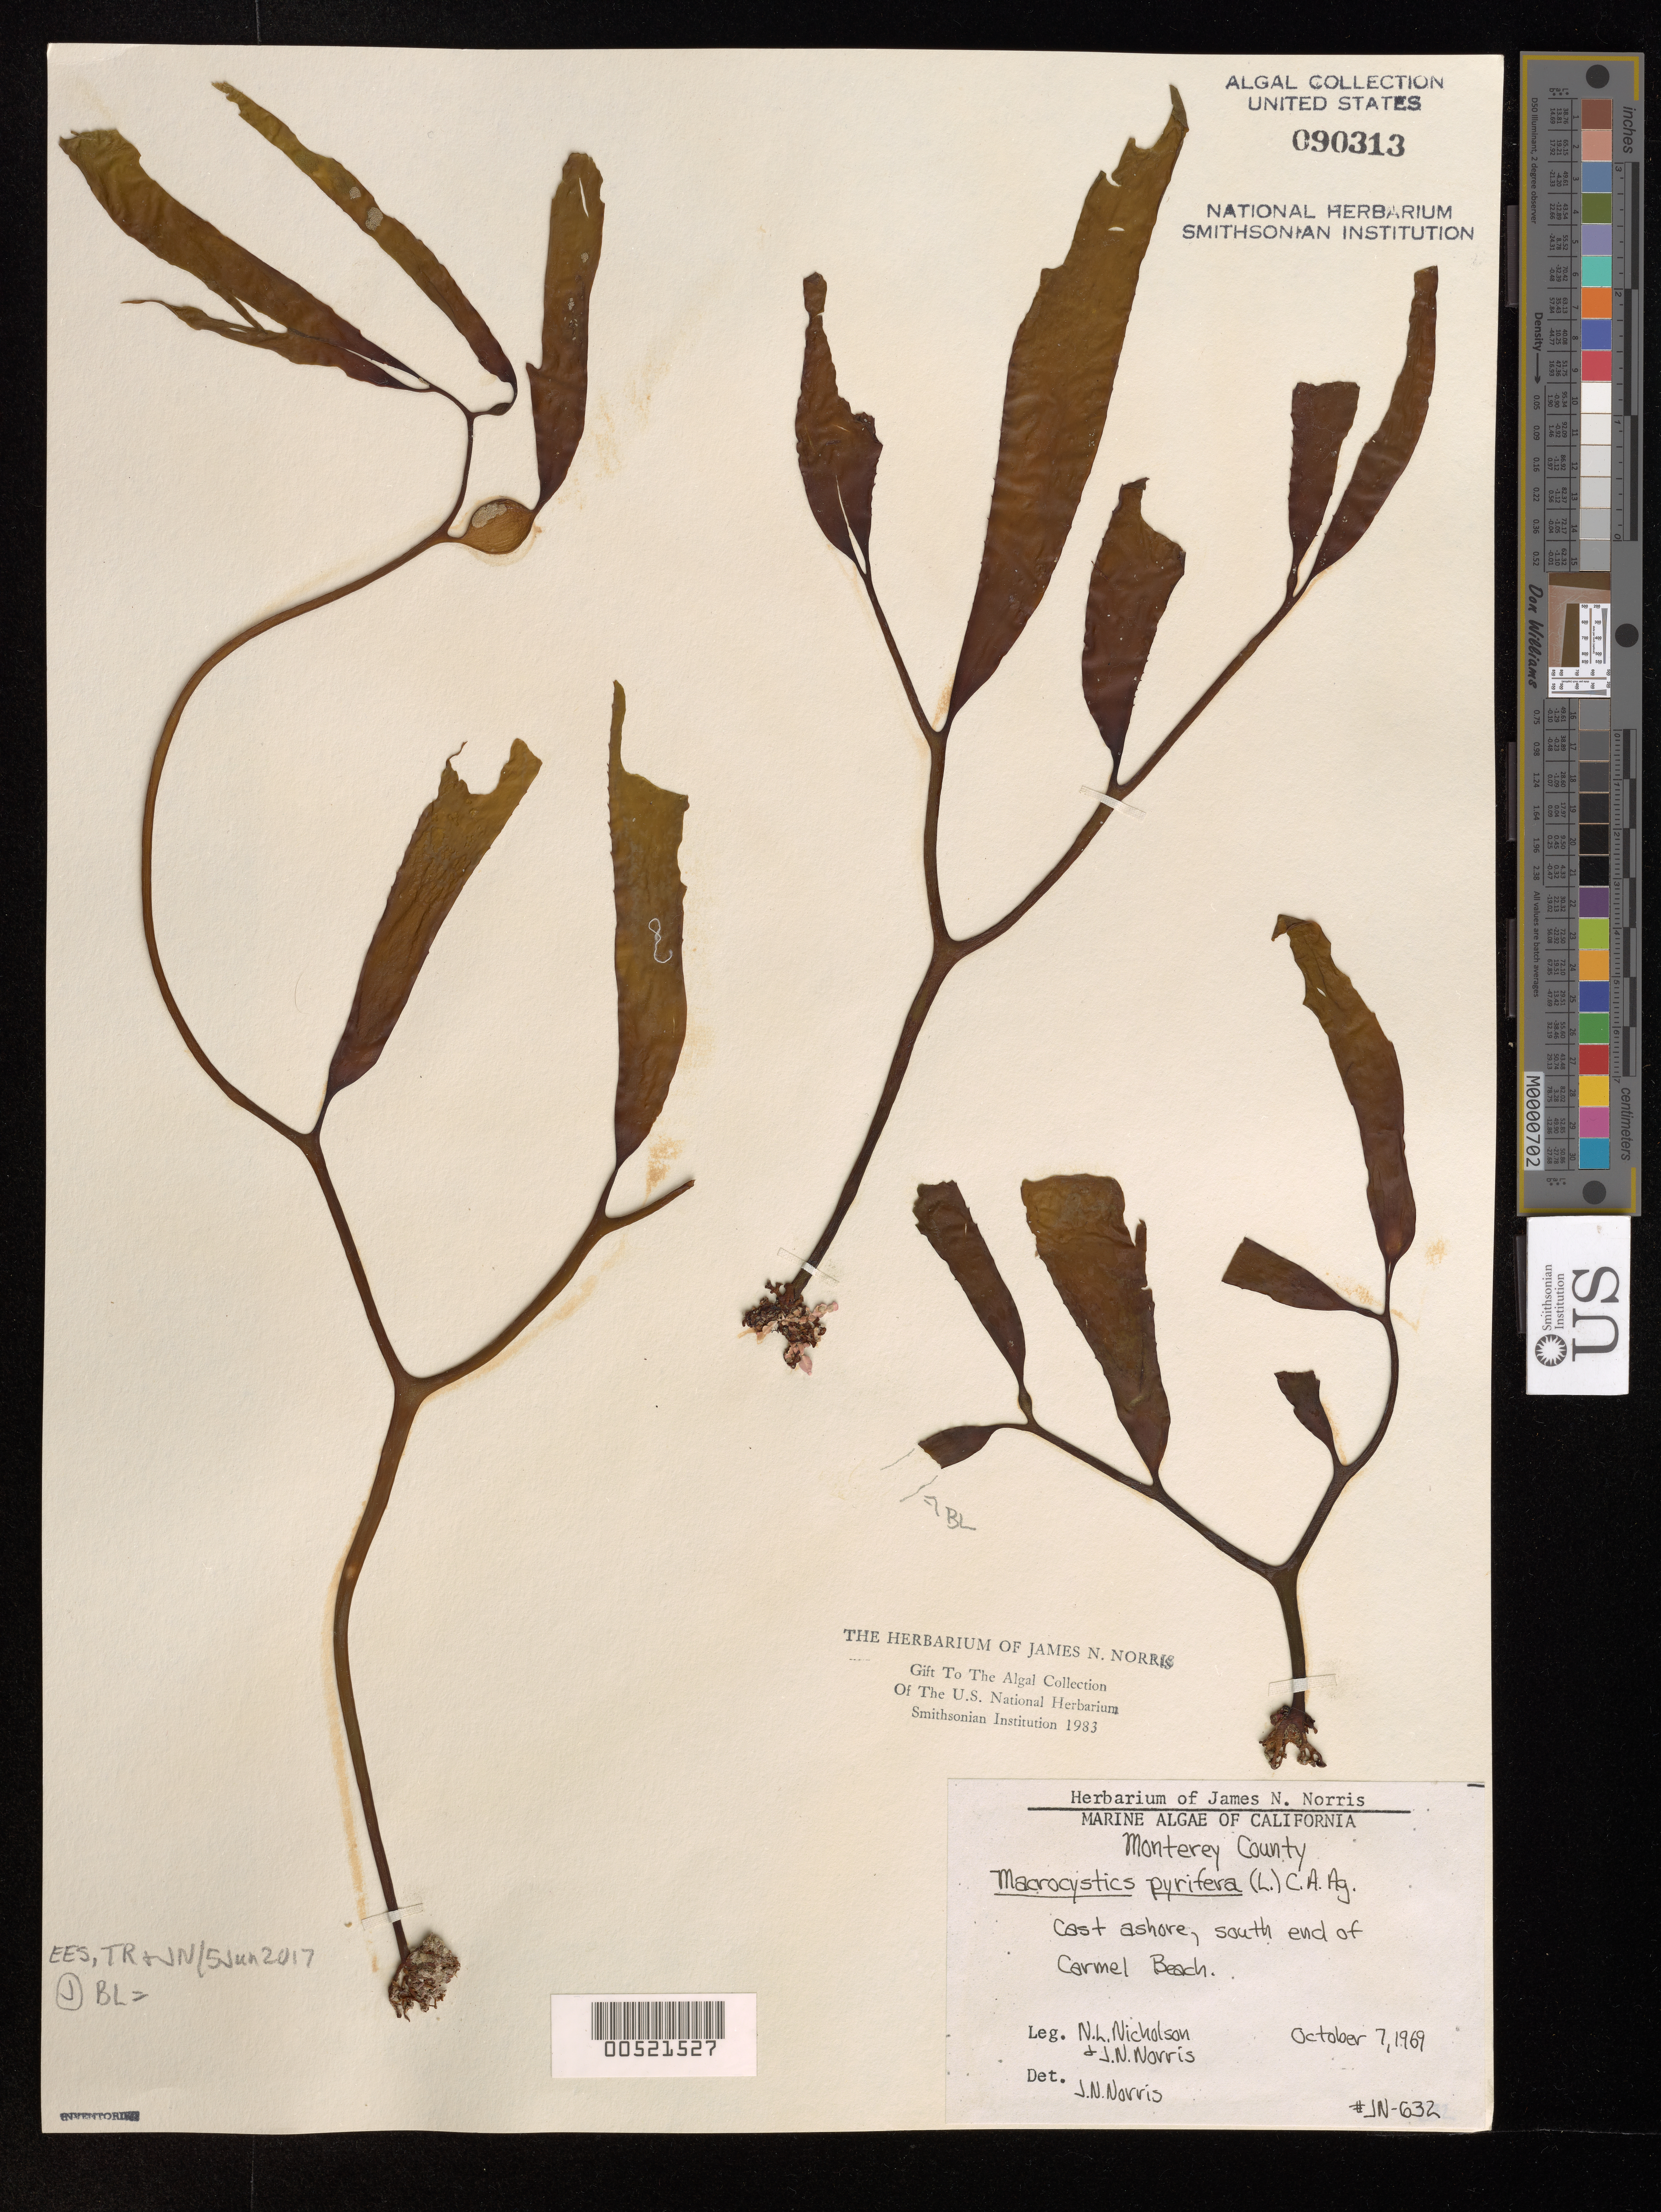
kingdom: Chromista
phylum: Ochrophyta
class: Phaeophyceae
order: Laminariales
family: Laminariaceae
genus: Macrocystis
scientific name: Macrocystis pyrifera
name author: (L.) C. Agardh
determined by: Norris, James N.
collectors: N. Nicholson & J. N. Norris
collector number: JN-632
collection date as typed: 07 Oct 1969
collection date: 1969-10-07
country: United States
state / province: California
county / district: Monterey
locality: Carmel Beach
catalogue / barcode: US 90313